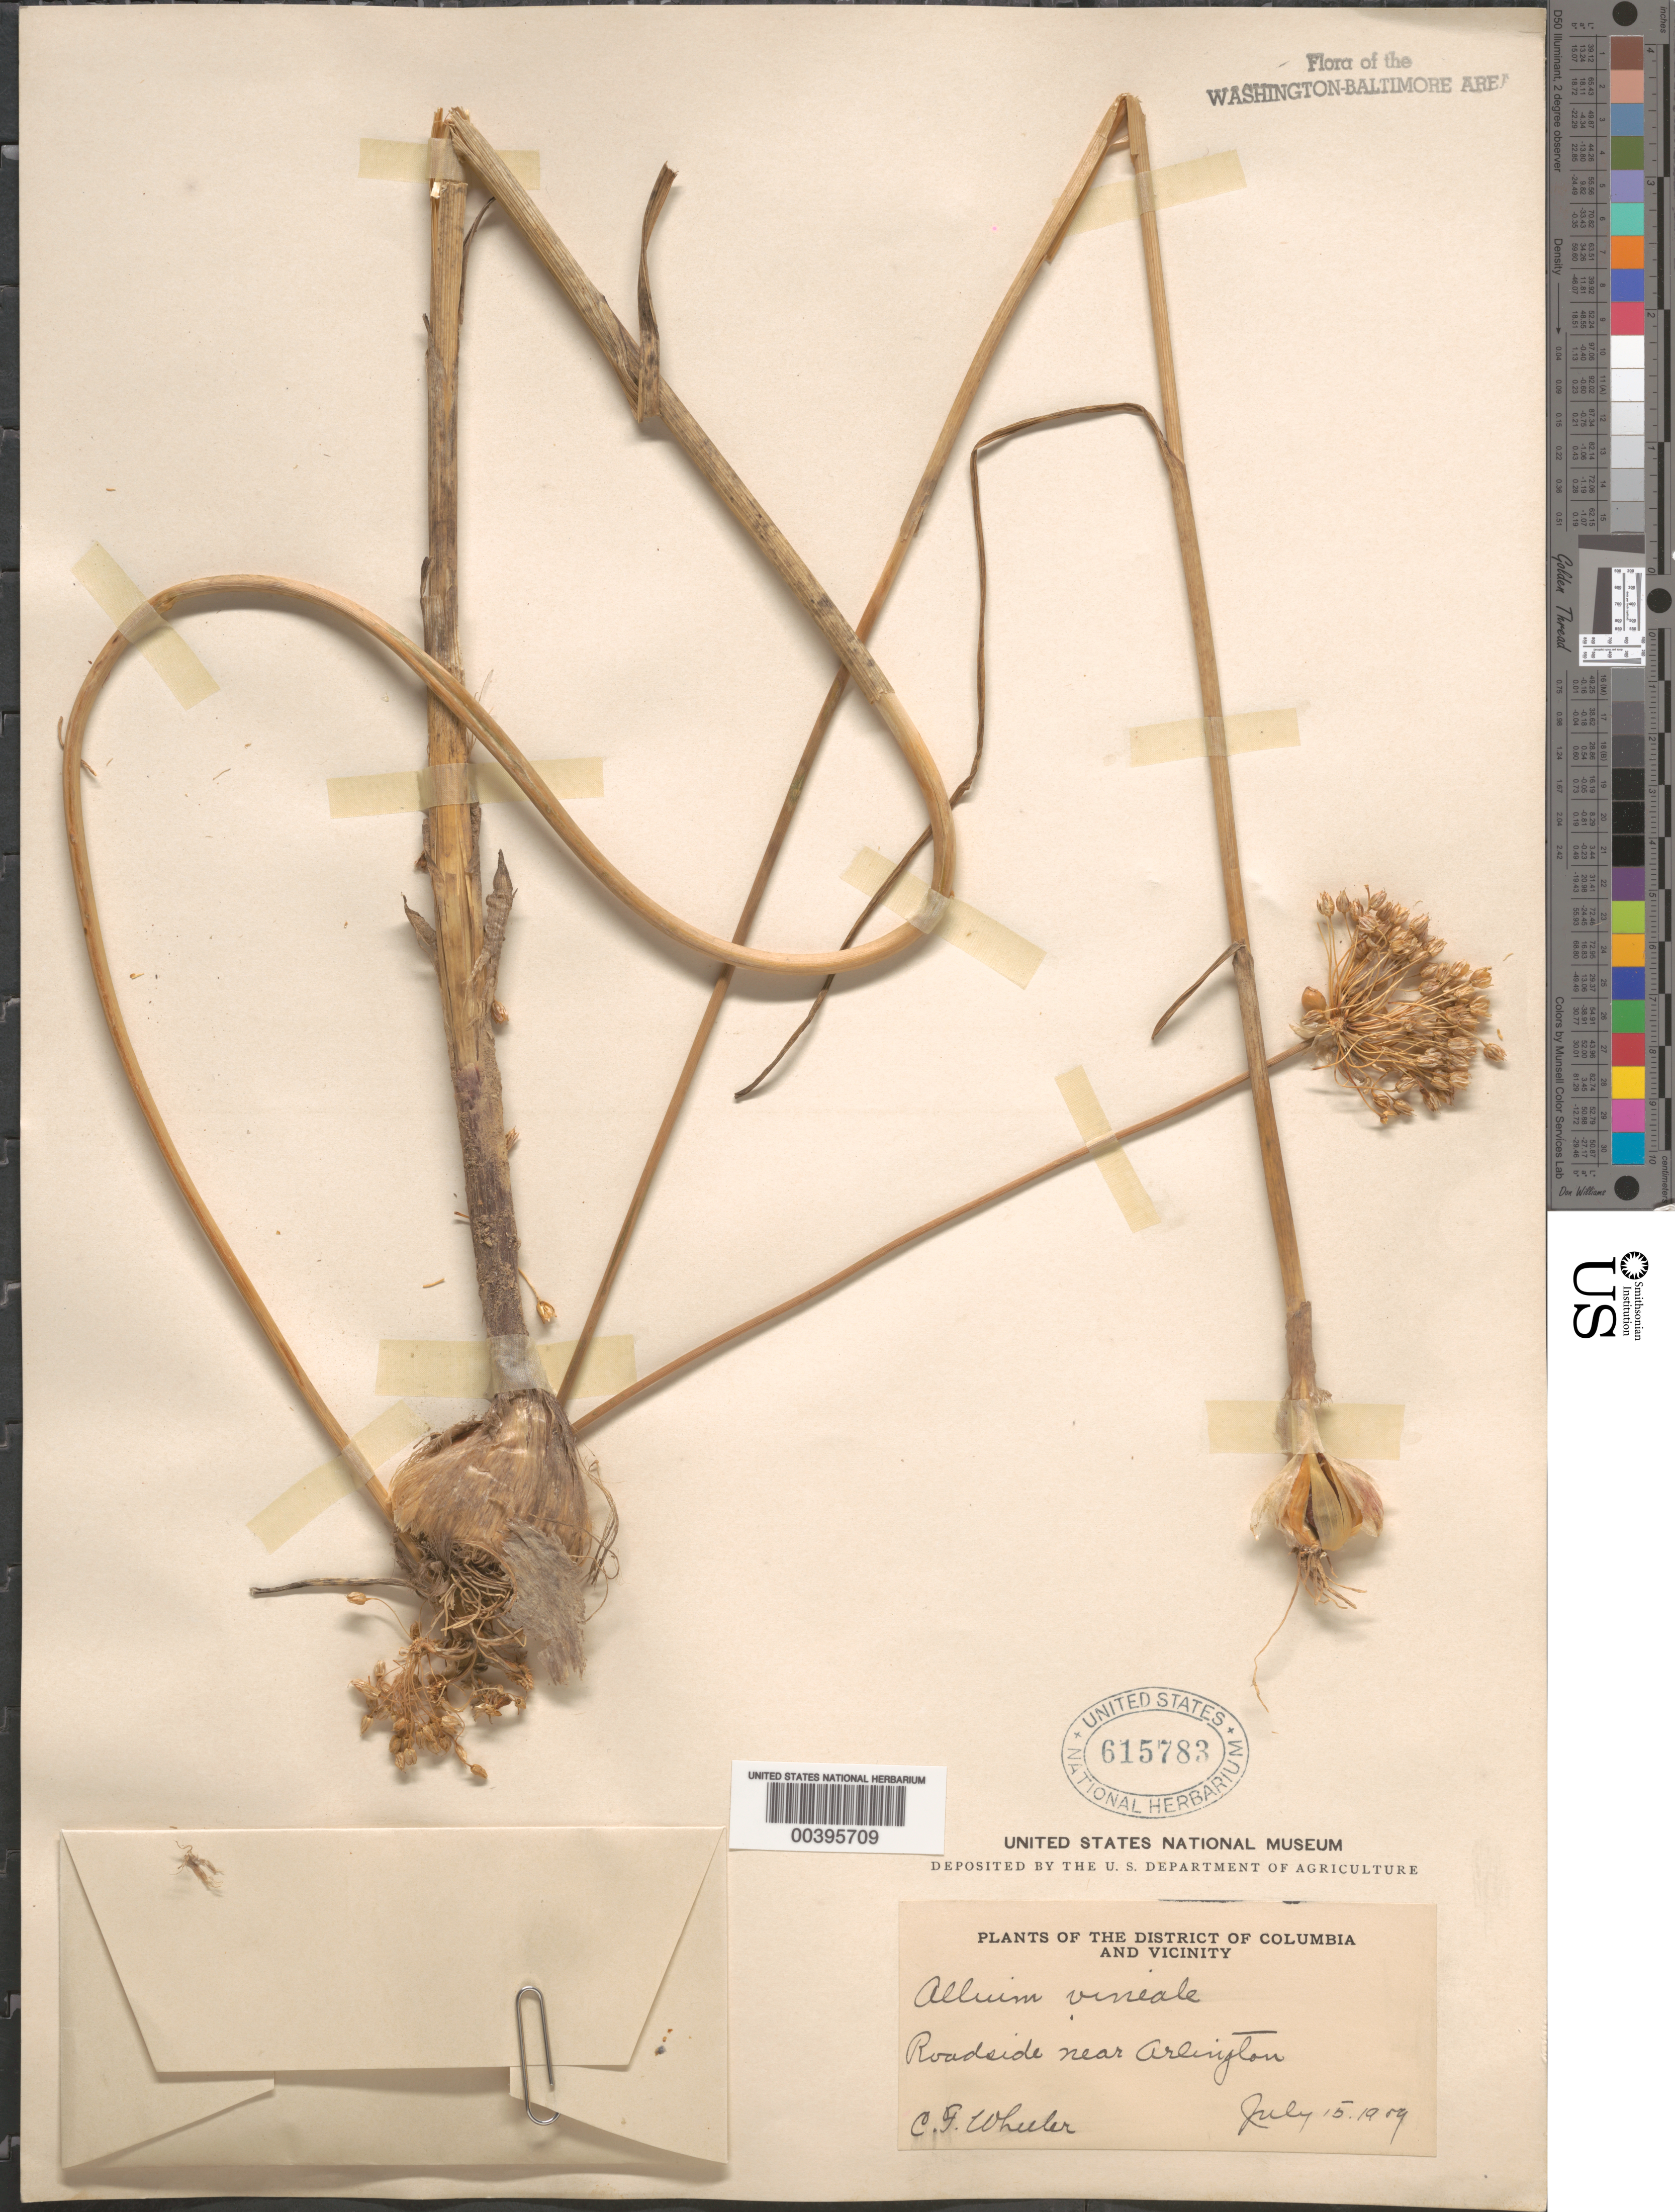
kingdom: Plantae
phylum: Tracheophyta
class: Liliopsida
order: Asparagales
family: Amaryllidaceae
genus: Allium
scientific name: Allium vineale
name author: L.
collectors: C. Wheeler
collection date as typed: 15 Jul 1909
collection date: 1909-07-15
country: United States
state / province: Virginia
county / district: Arlington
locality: Arlington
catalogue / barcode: US 615783